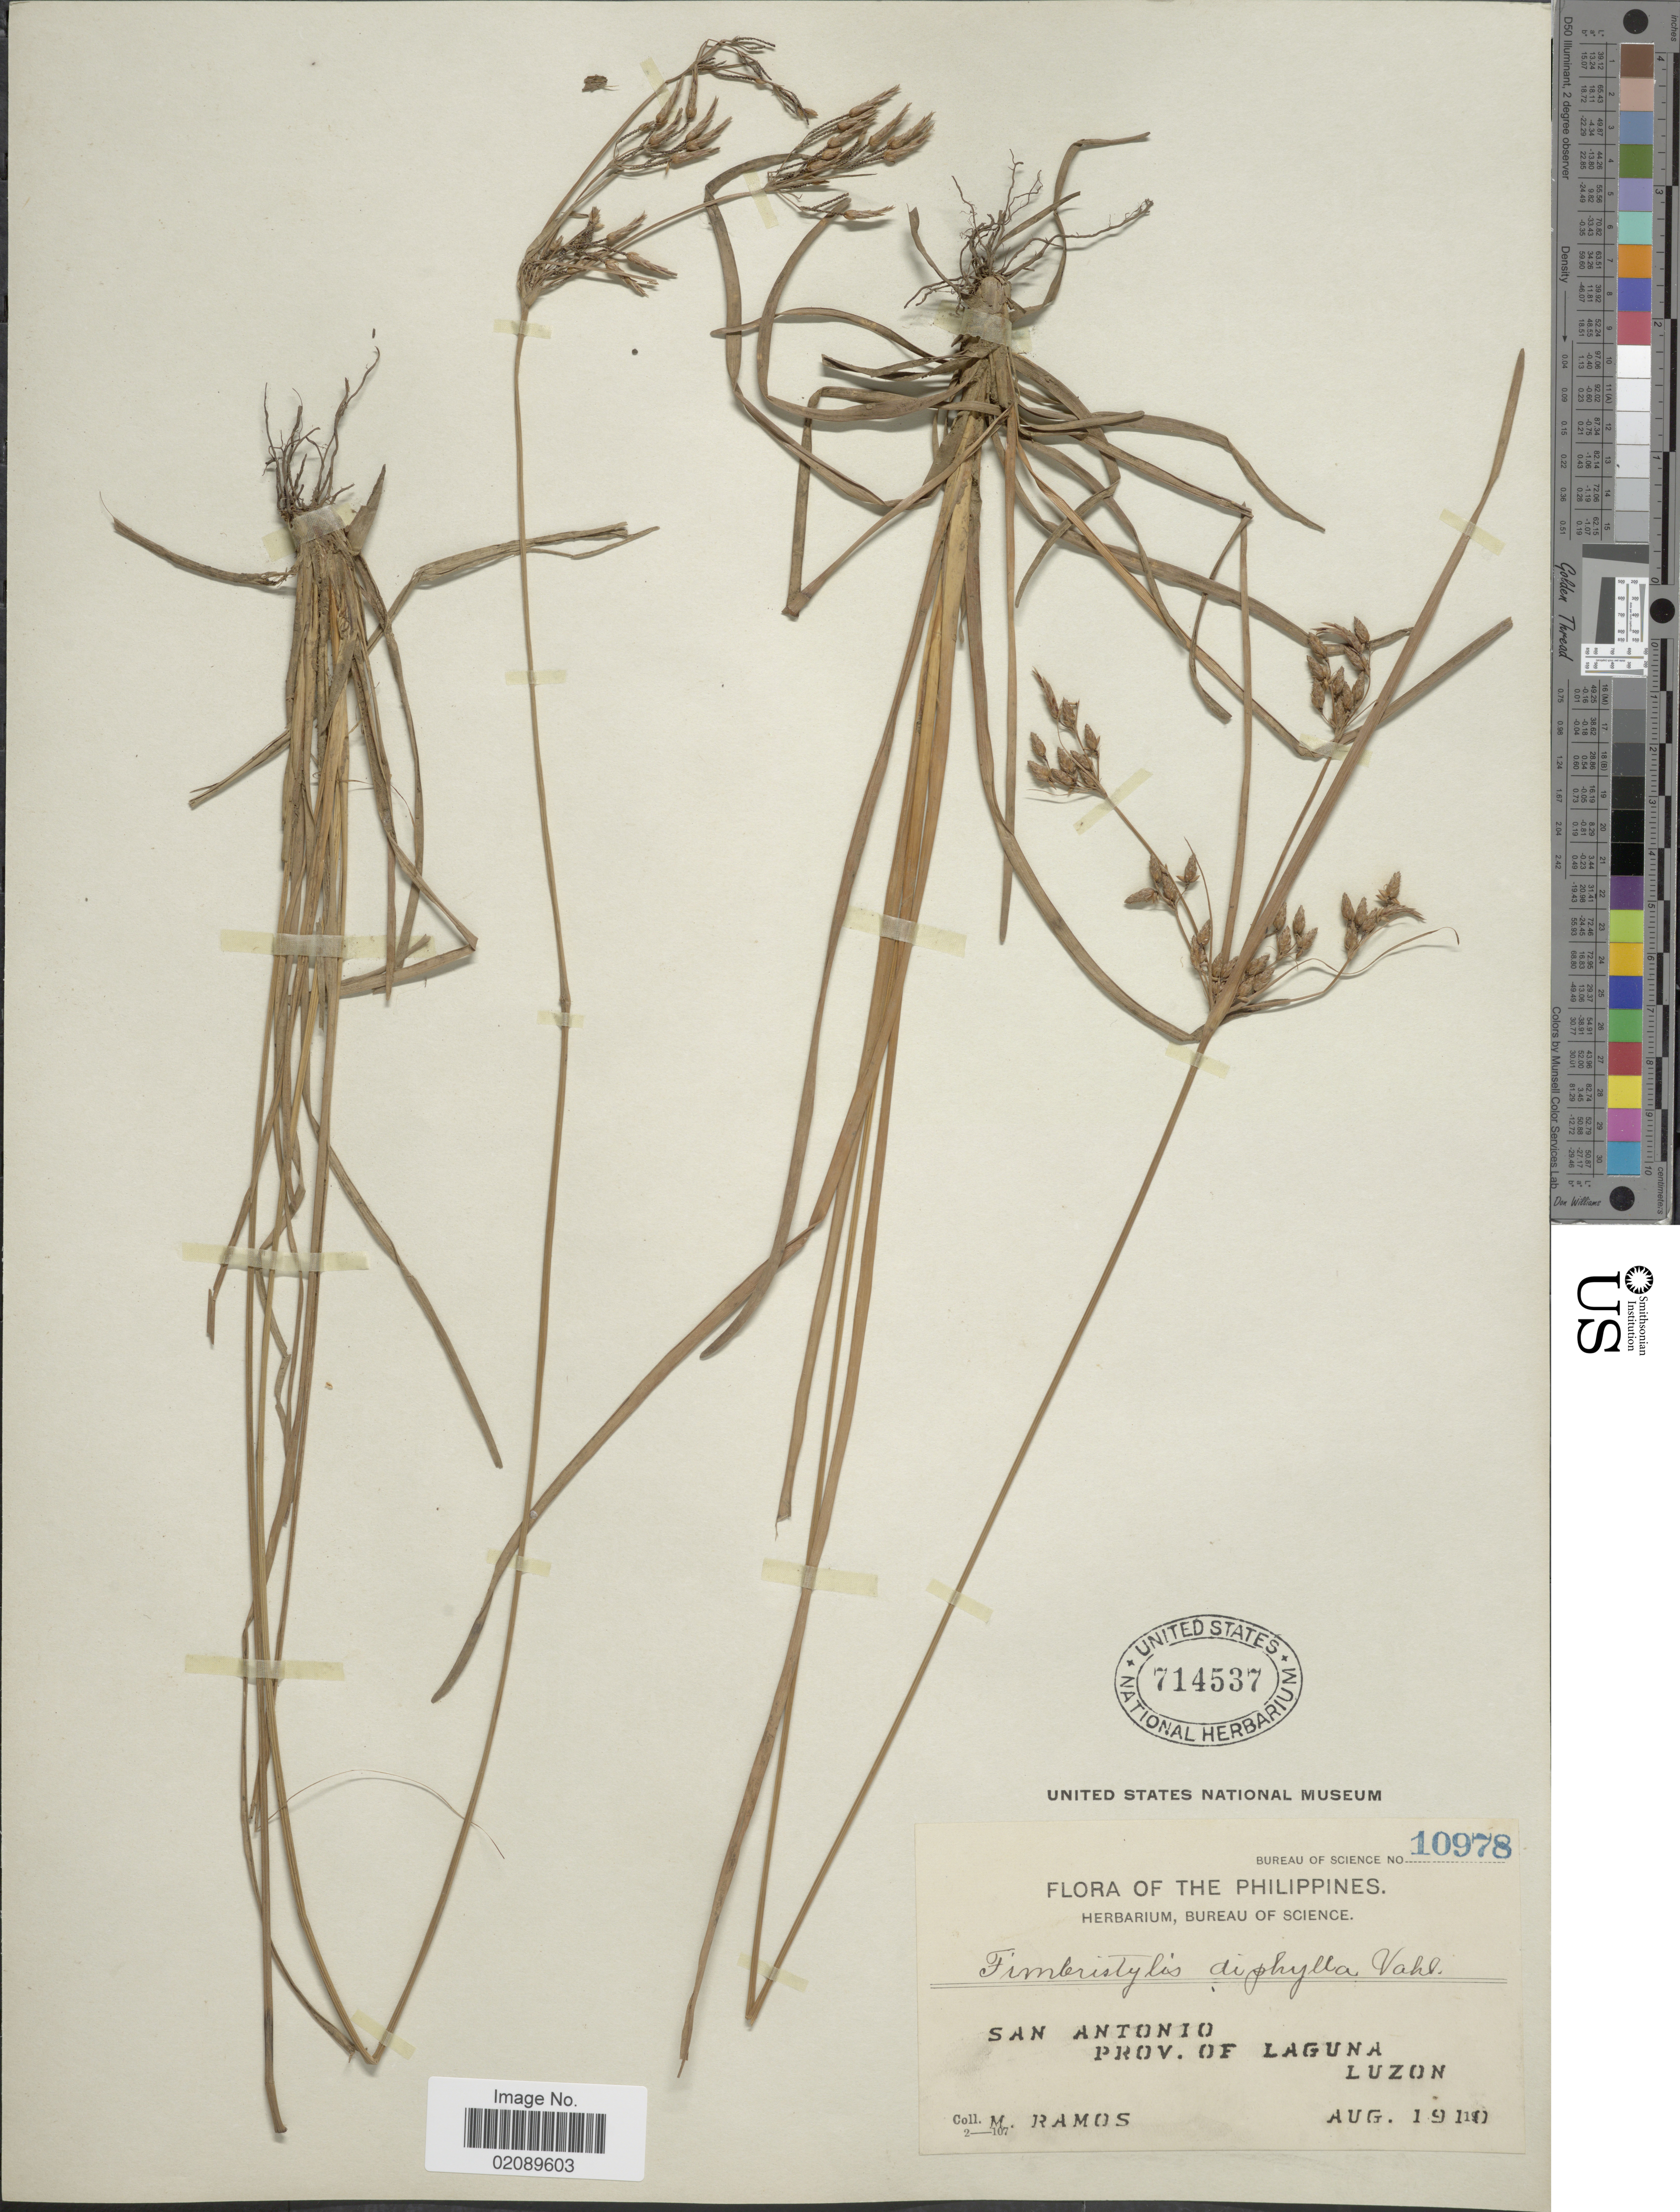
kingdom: Plantae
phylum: Tracheophyta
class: Liliopsida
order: Poales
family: Cyperaceae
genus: Fimbristylis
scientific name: Fimbristylis annua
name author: (All.) Roem. & Schult.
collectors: M. Ramos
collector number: Bureau of Science 10978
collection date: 1910-08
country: Philippines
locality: San Antonio, Prov. of Laguna, Luzon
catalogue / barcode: US 714537